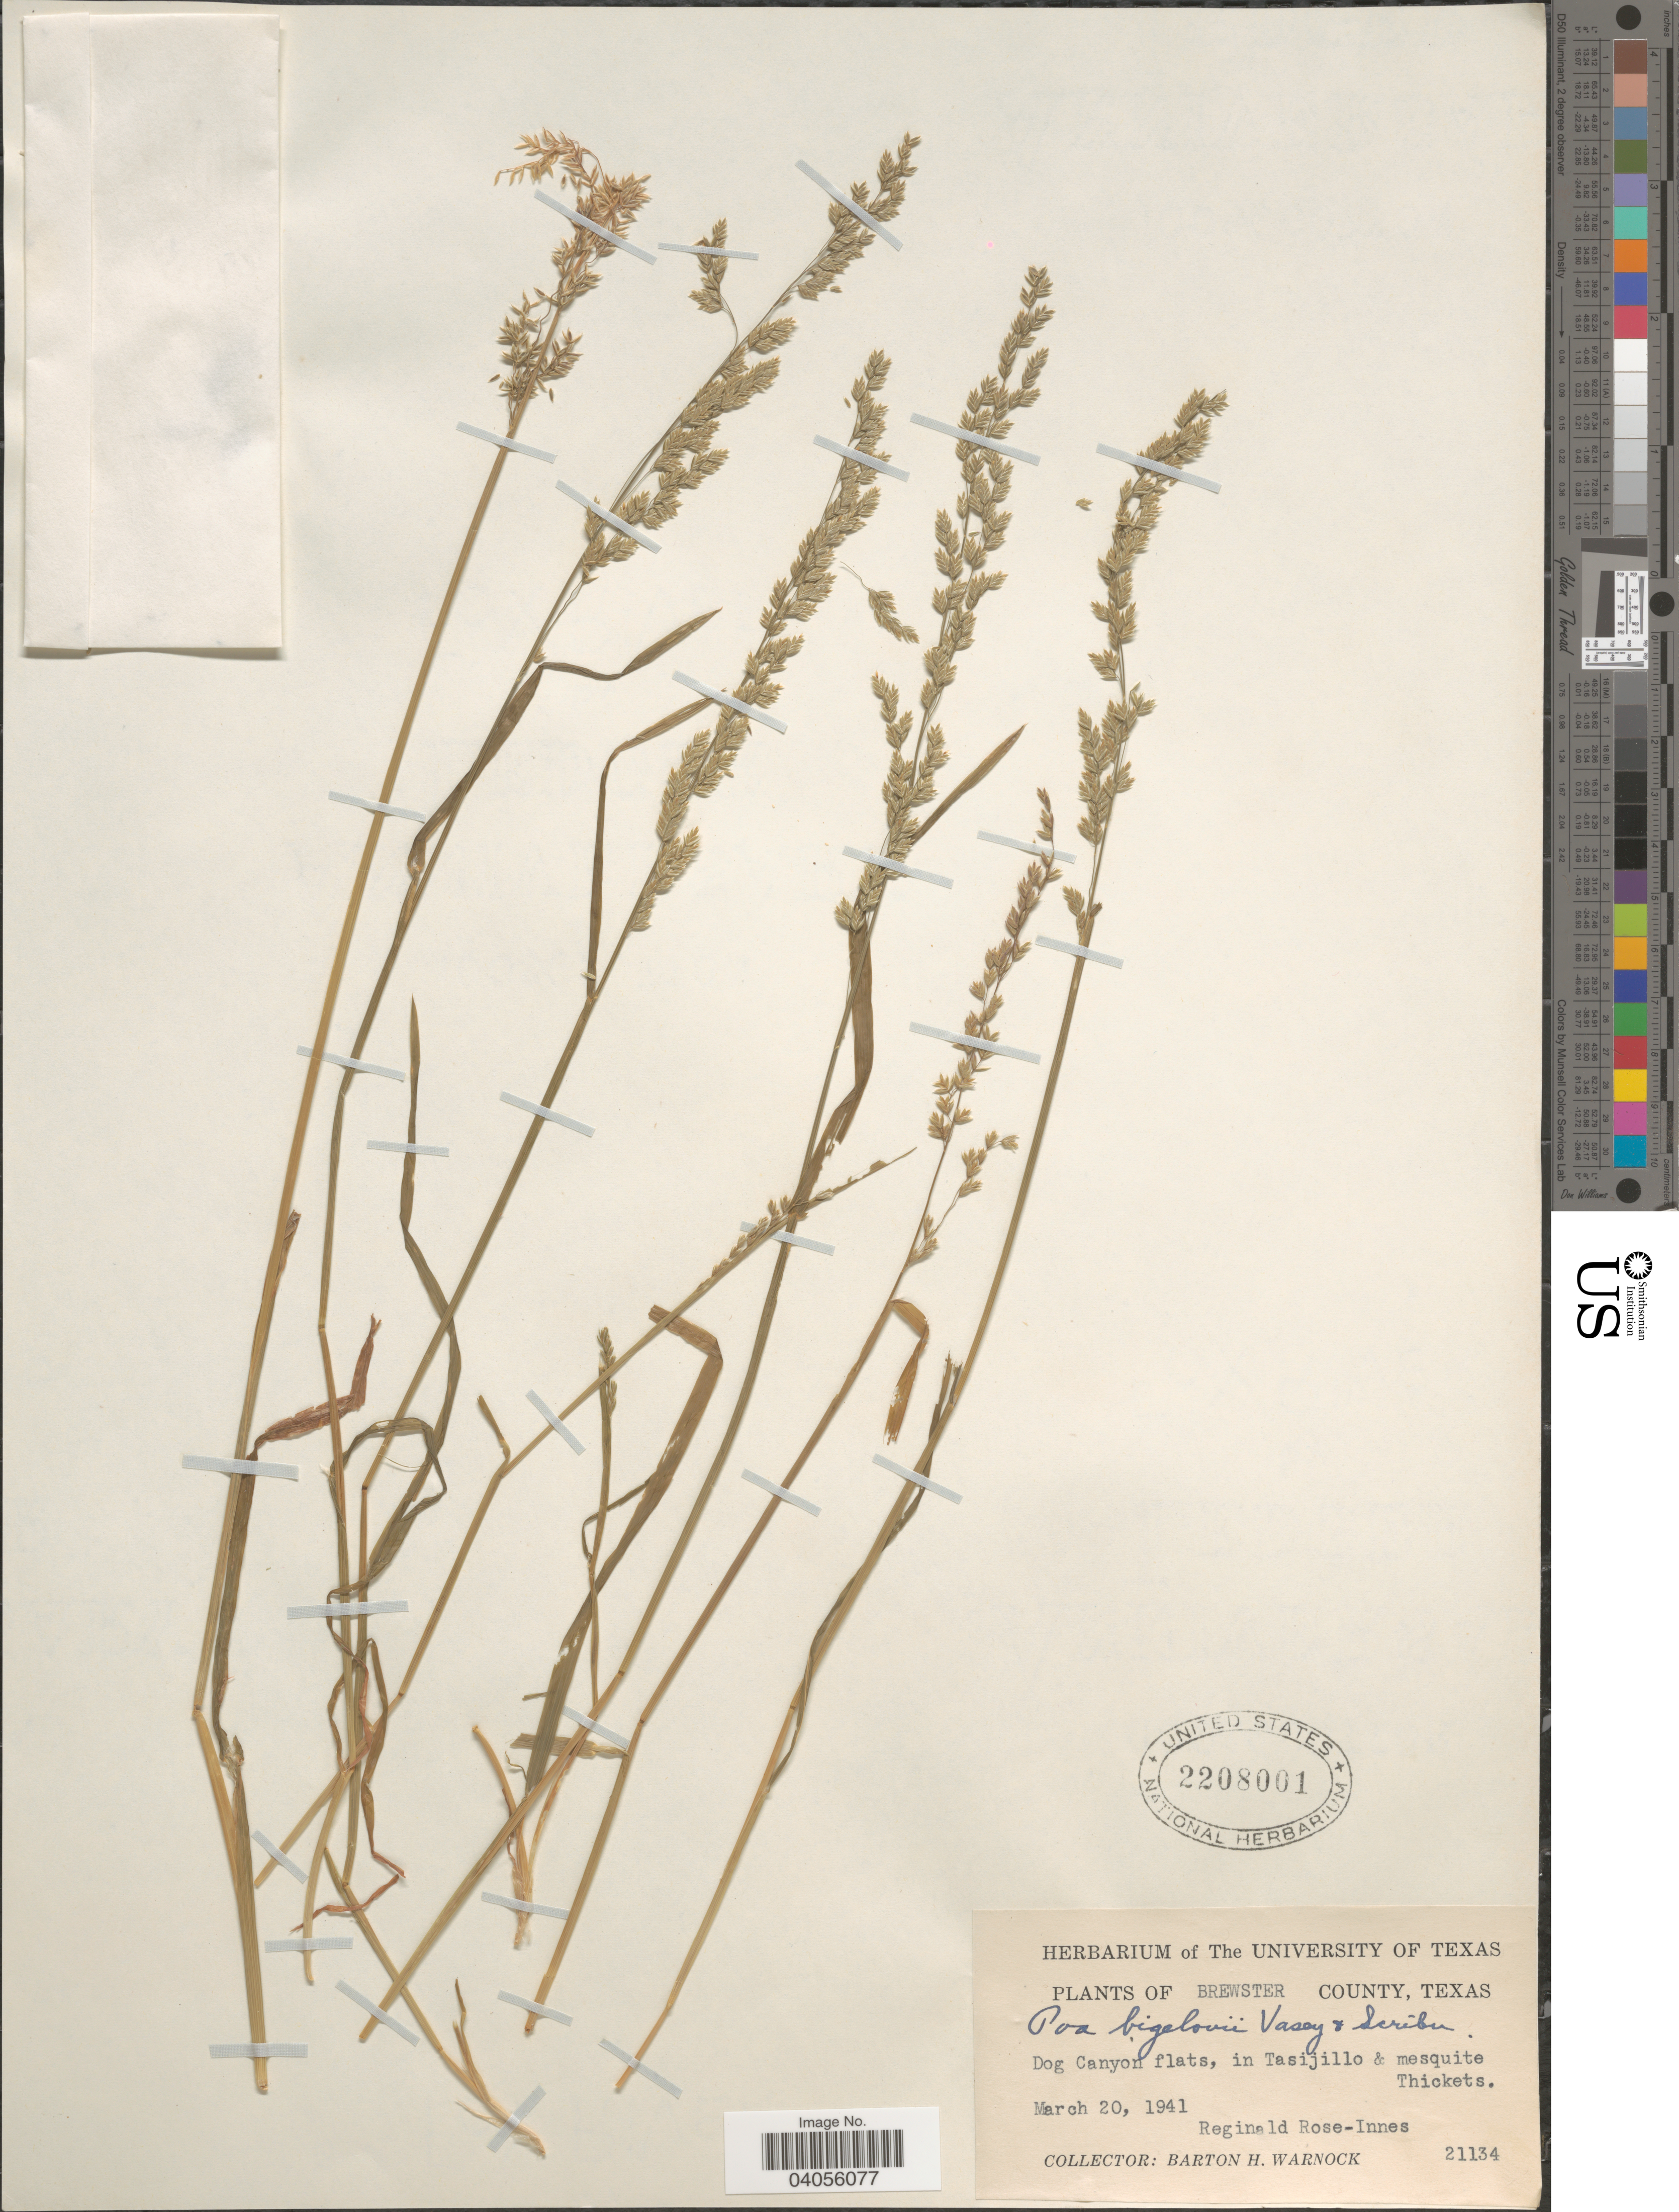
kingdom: Plantae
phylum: Tracheophyta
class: Liliopsida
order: Poales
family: Poaceae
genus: Poa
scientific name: Poa bigelovii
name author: Vasey & Scribn.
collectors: B. H. Warnock & R. Rose-Innes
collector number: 21134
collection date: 1941-03-20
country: United States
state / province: Texas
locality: Brewster County. Dog Canyon flats, in Tasijillo & mesquite Thickets.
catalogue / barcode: US 2208001